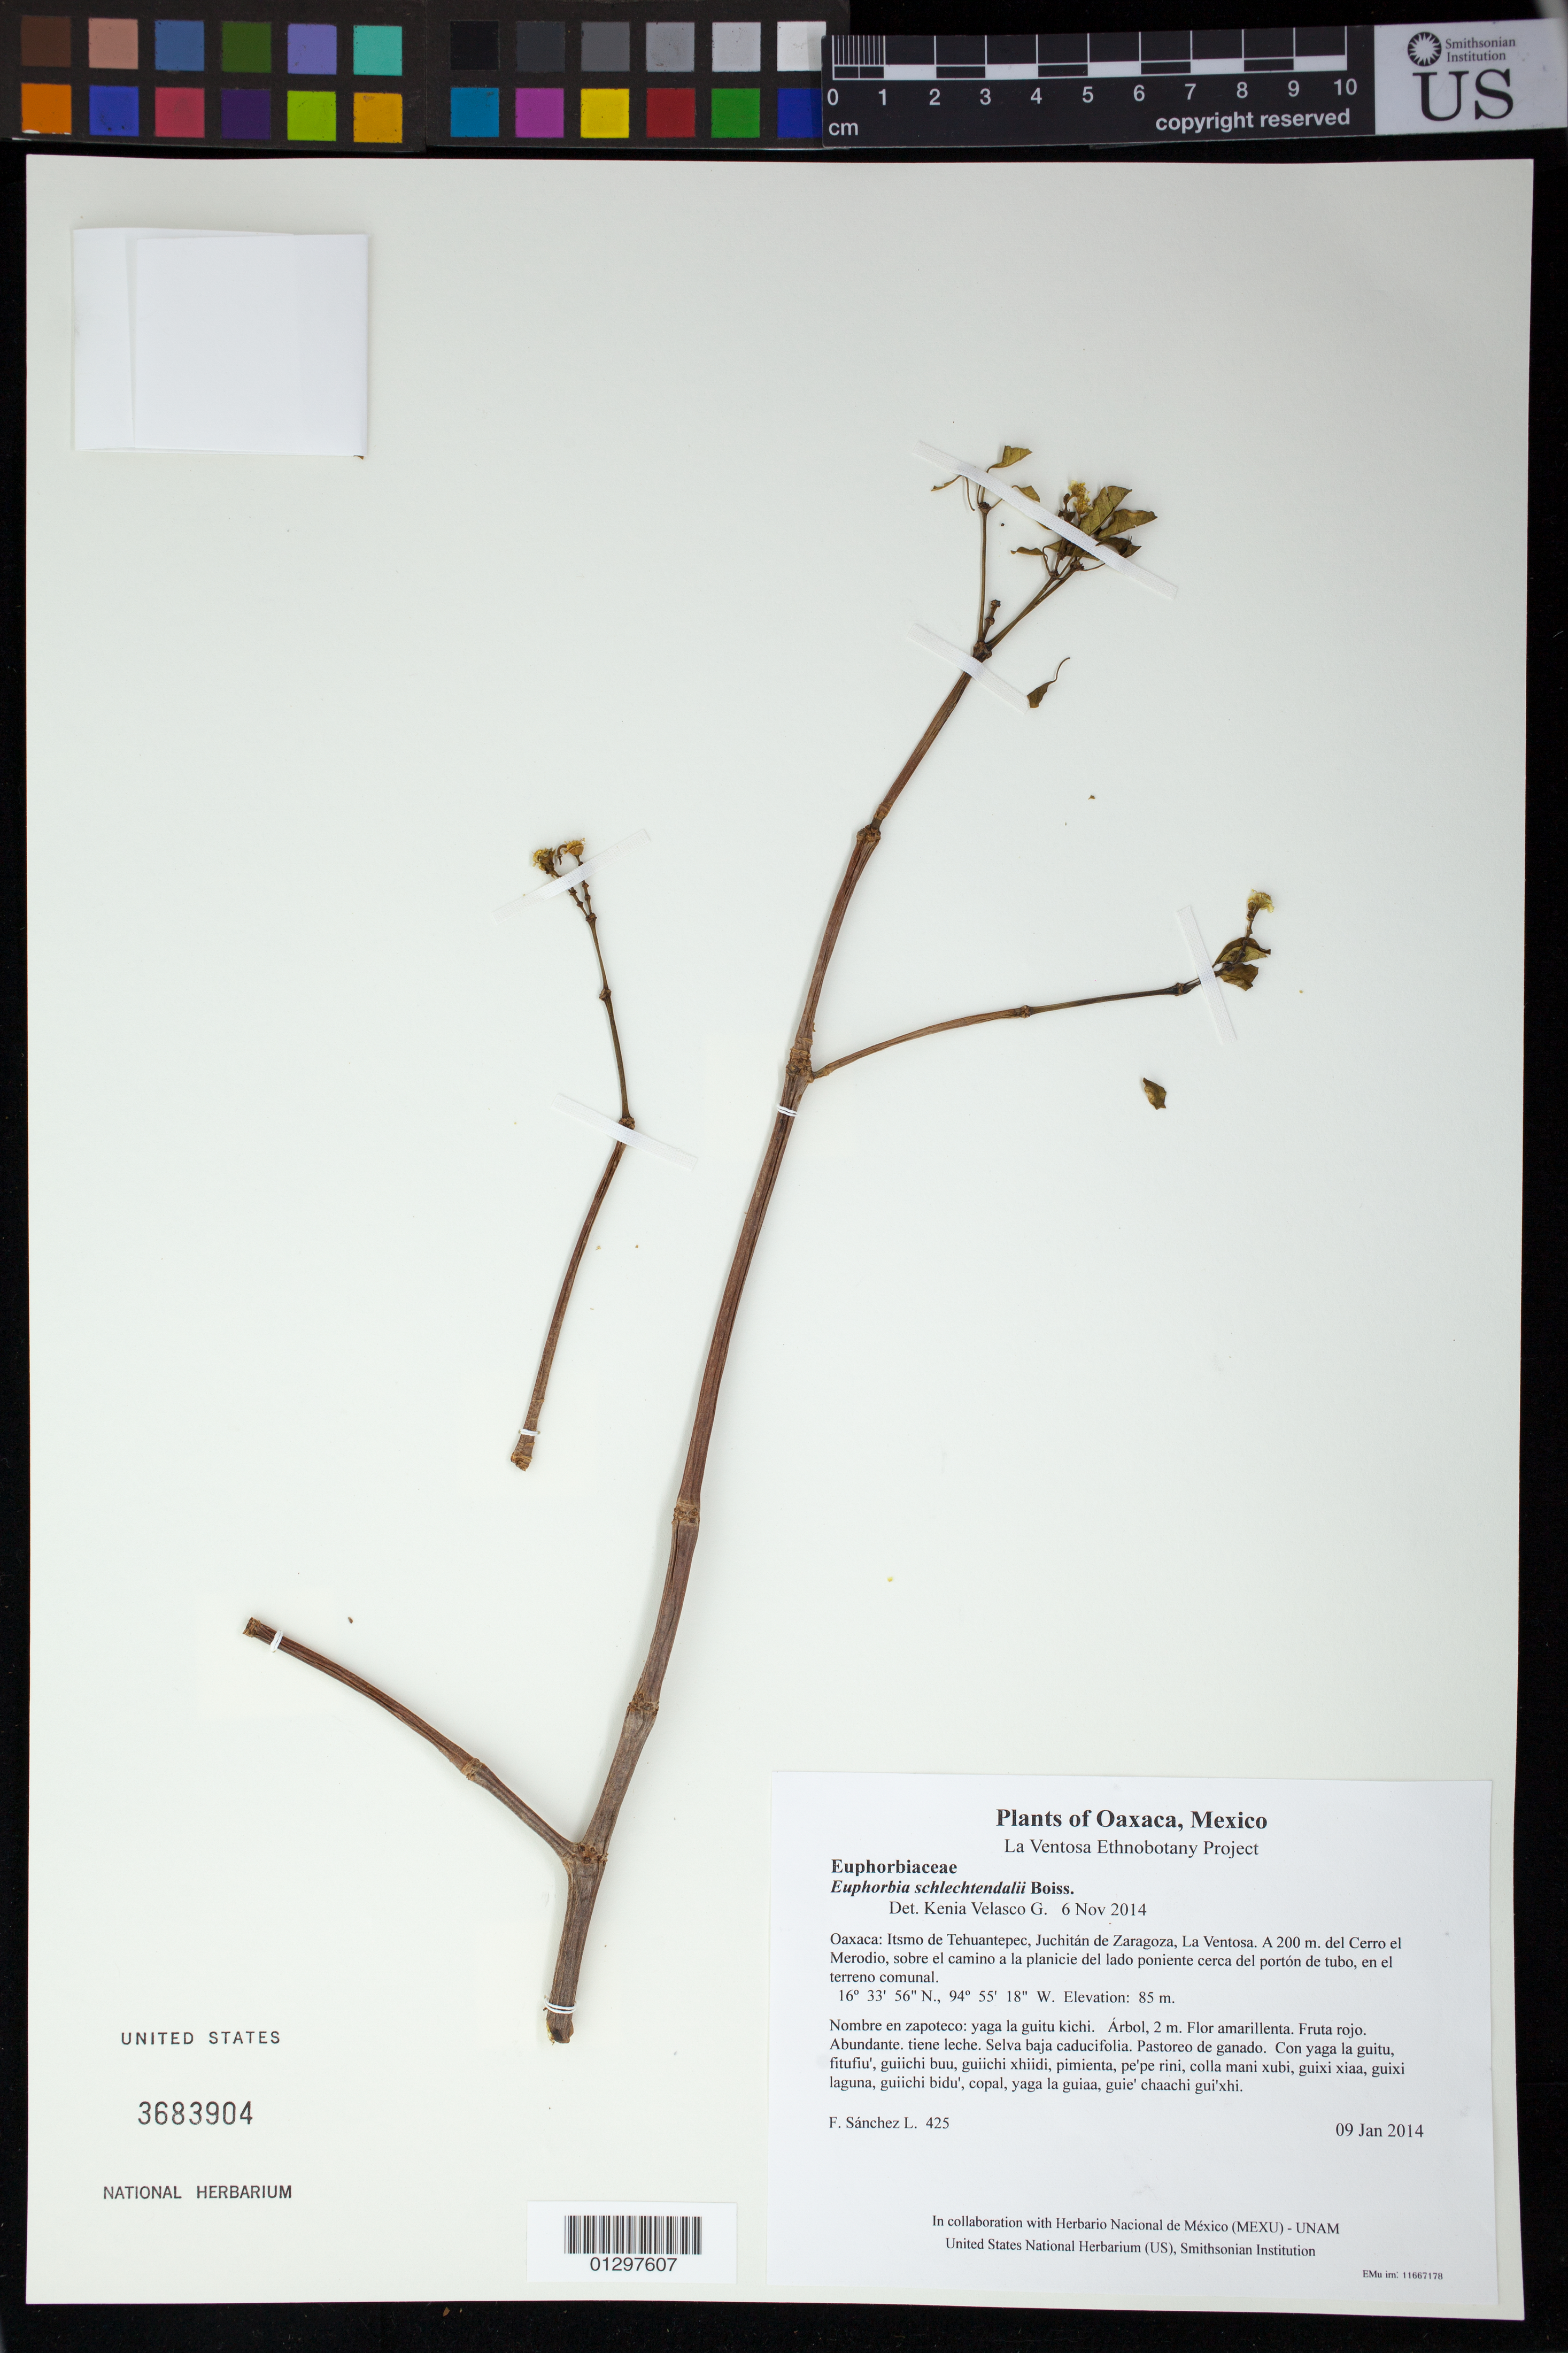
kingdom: Plantae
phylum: Tracheophyta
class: Magnoliopsida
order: Malpighiales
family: Euphorbiaceae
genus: Euphorbia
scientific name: Euphorbia schlechtendalii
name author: Boiss.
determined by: Velasco G., Kenia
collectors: F. Sánchez L.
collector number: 425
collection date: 2014-01-09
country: Mexico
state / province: Oaxaca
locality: Itsmo de Tehuantepec, Juchitán de Zaragoza, La Ventosa. A 200 m. del Cerro el Merodio, sobre el camino a la planicie del lado poniente cerca del portón de tubo, en el terreno comunal.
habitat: Selva baja caducifolia. Pastoreo de ganado.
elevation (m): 85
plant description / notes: JEBOT, MEXU, SERO, US; Yaga. 2 m. Guie' naguchi ga. Cuaananaxhi naxiña'. Stale.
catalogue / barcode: US 3683904